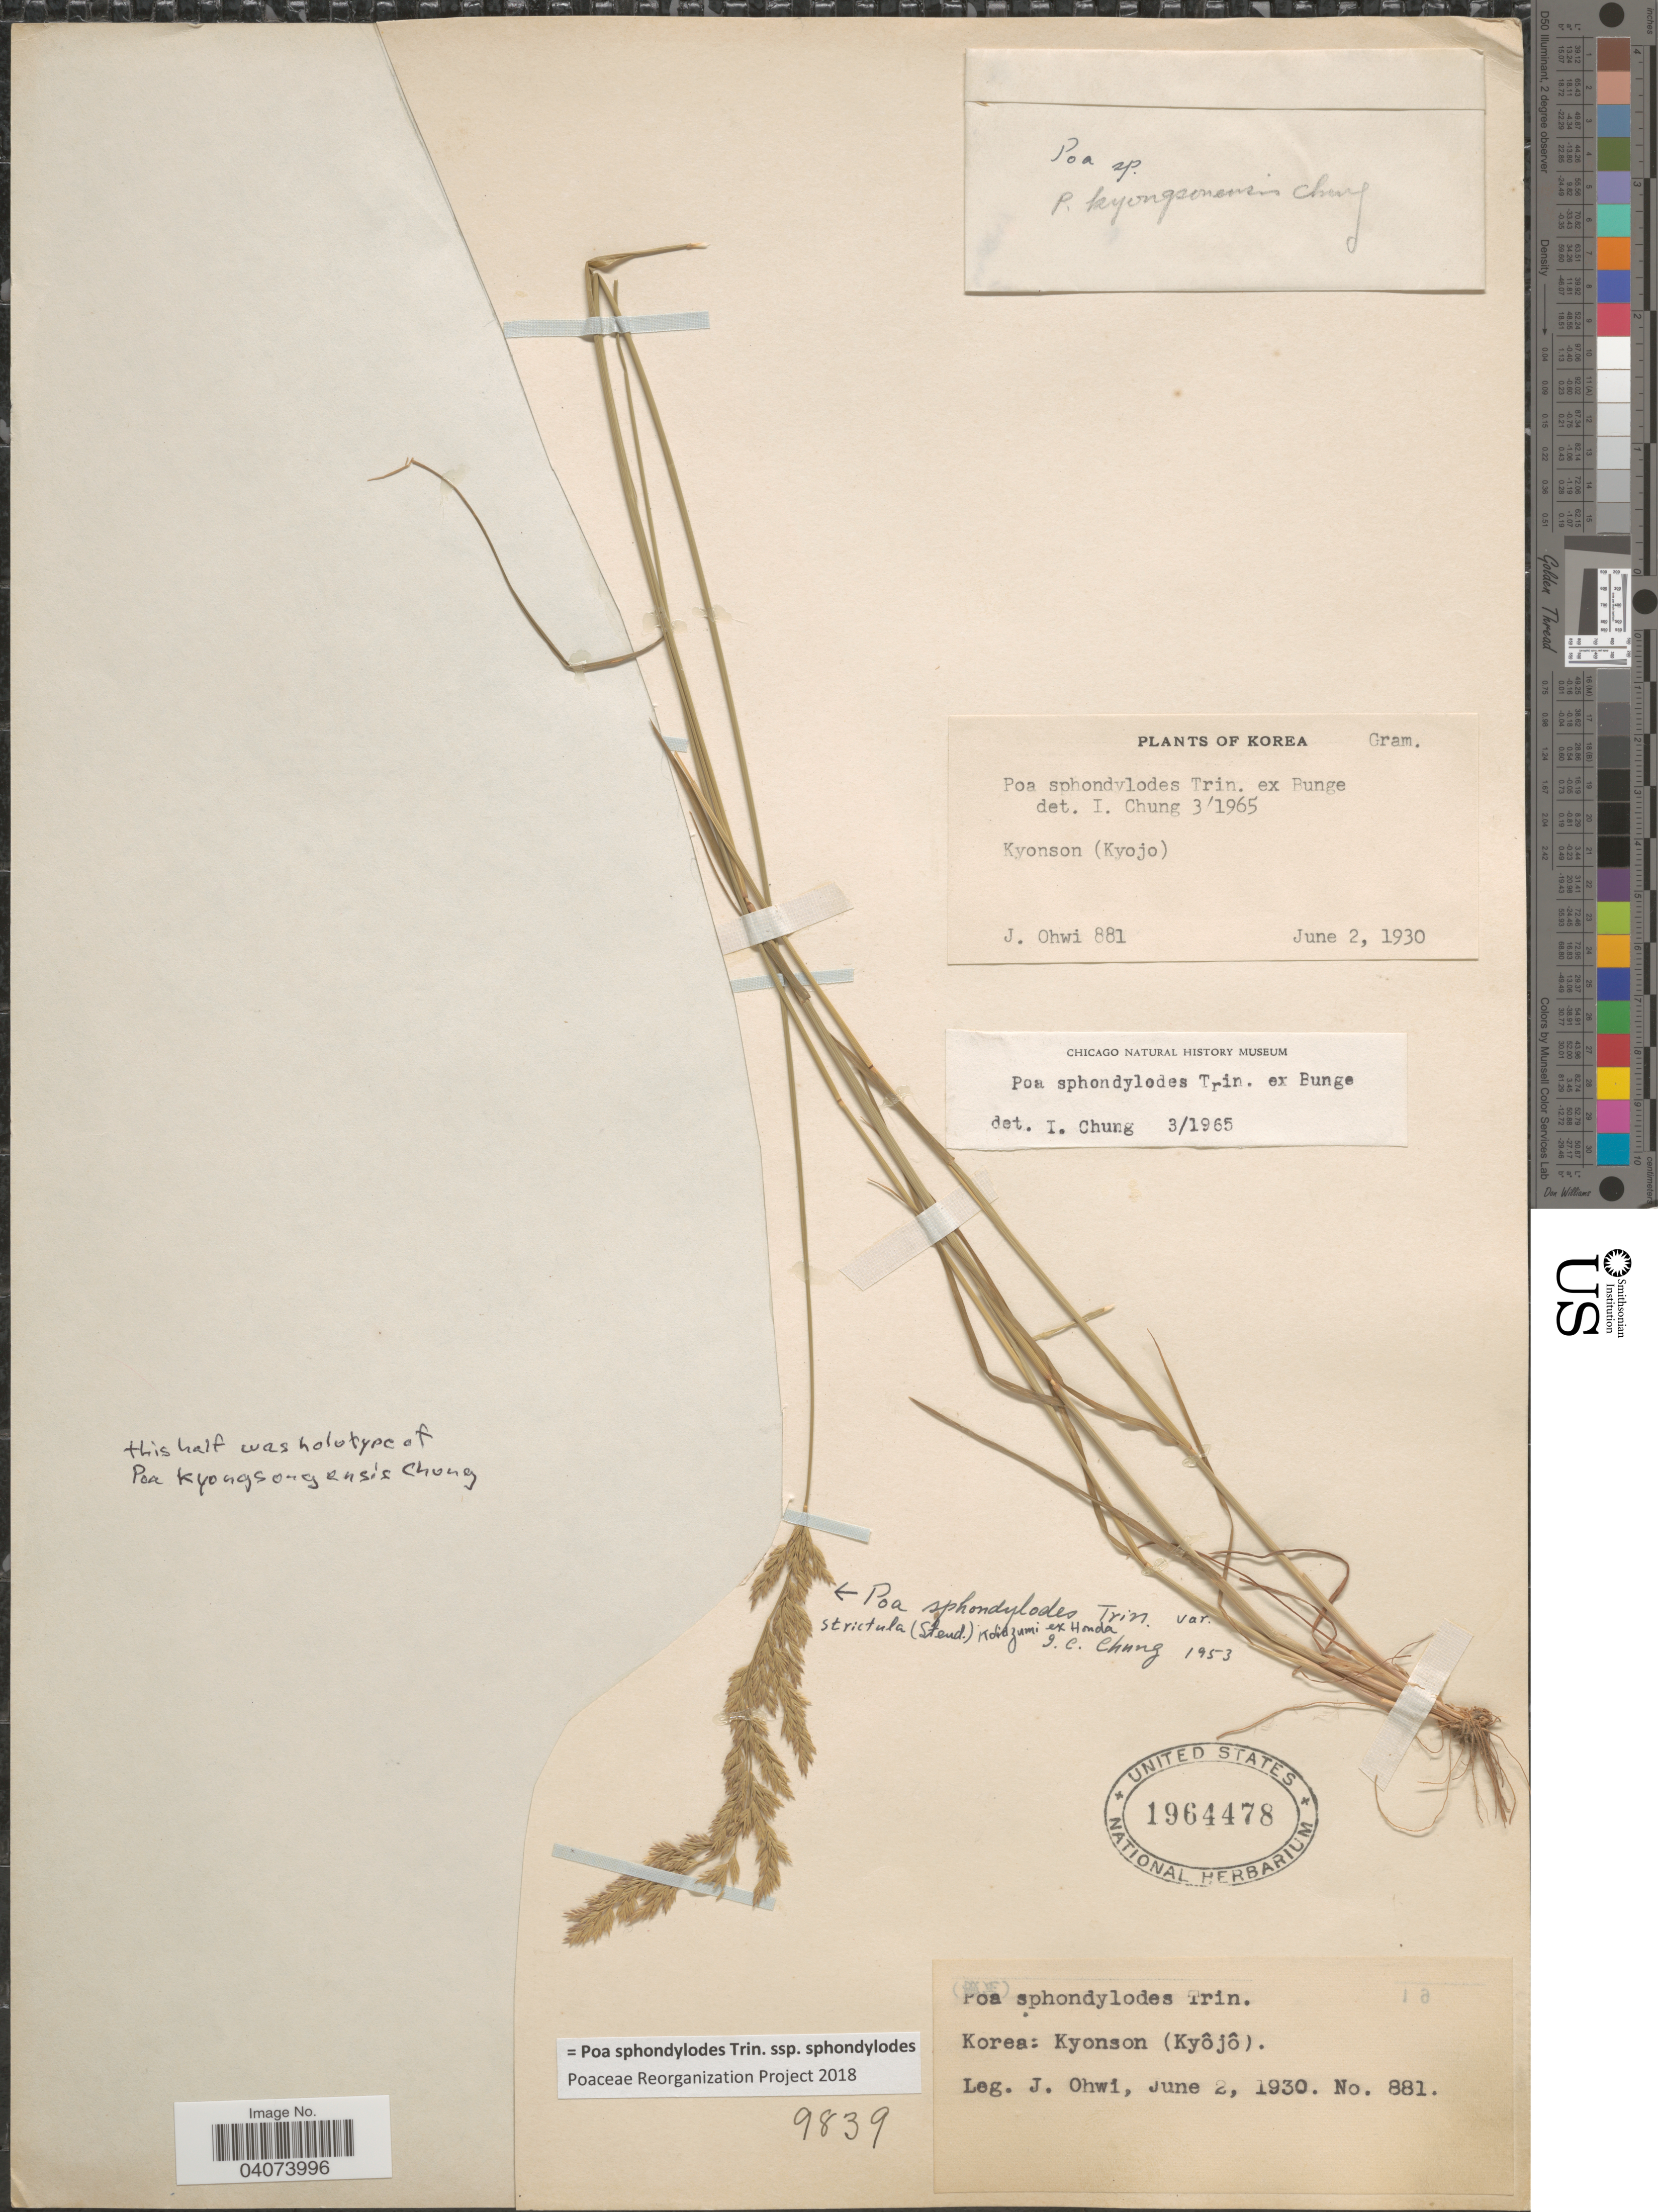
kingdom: Plantae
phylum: Tracheophyta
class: Liliopsida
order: Poales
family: Poaceae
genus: Poa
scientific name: Poa sphondylodes subsp. sphondylodes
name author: Trin.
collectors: J. Ohwi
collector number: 881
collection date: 1930-06-02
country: North Korea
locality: Kyonson (Kyôjô).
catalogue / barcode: US 1964478